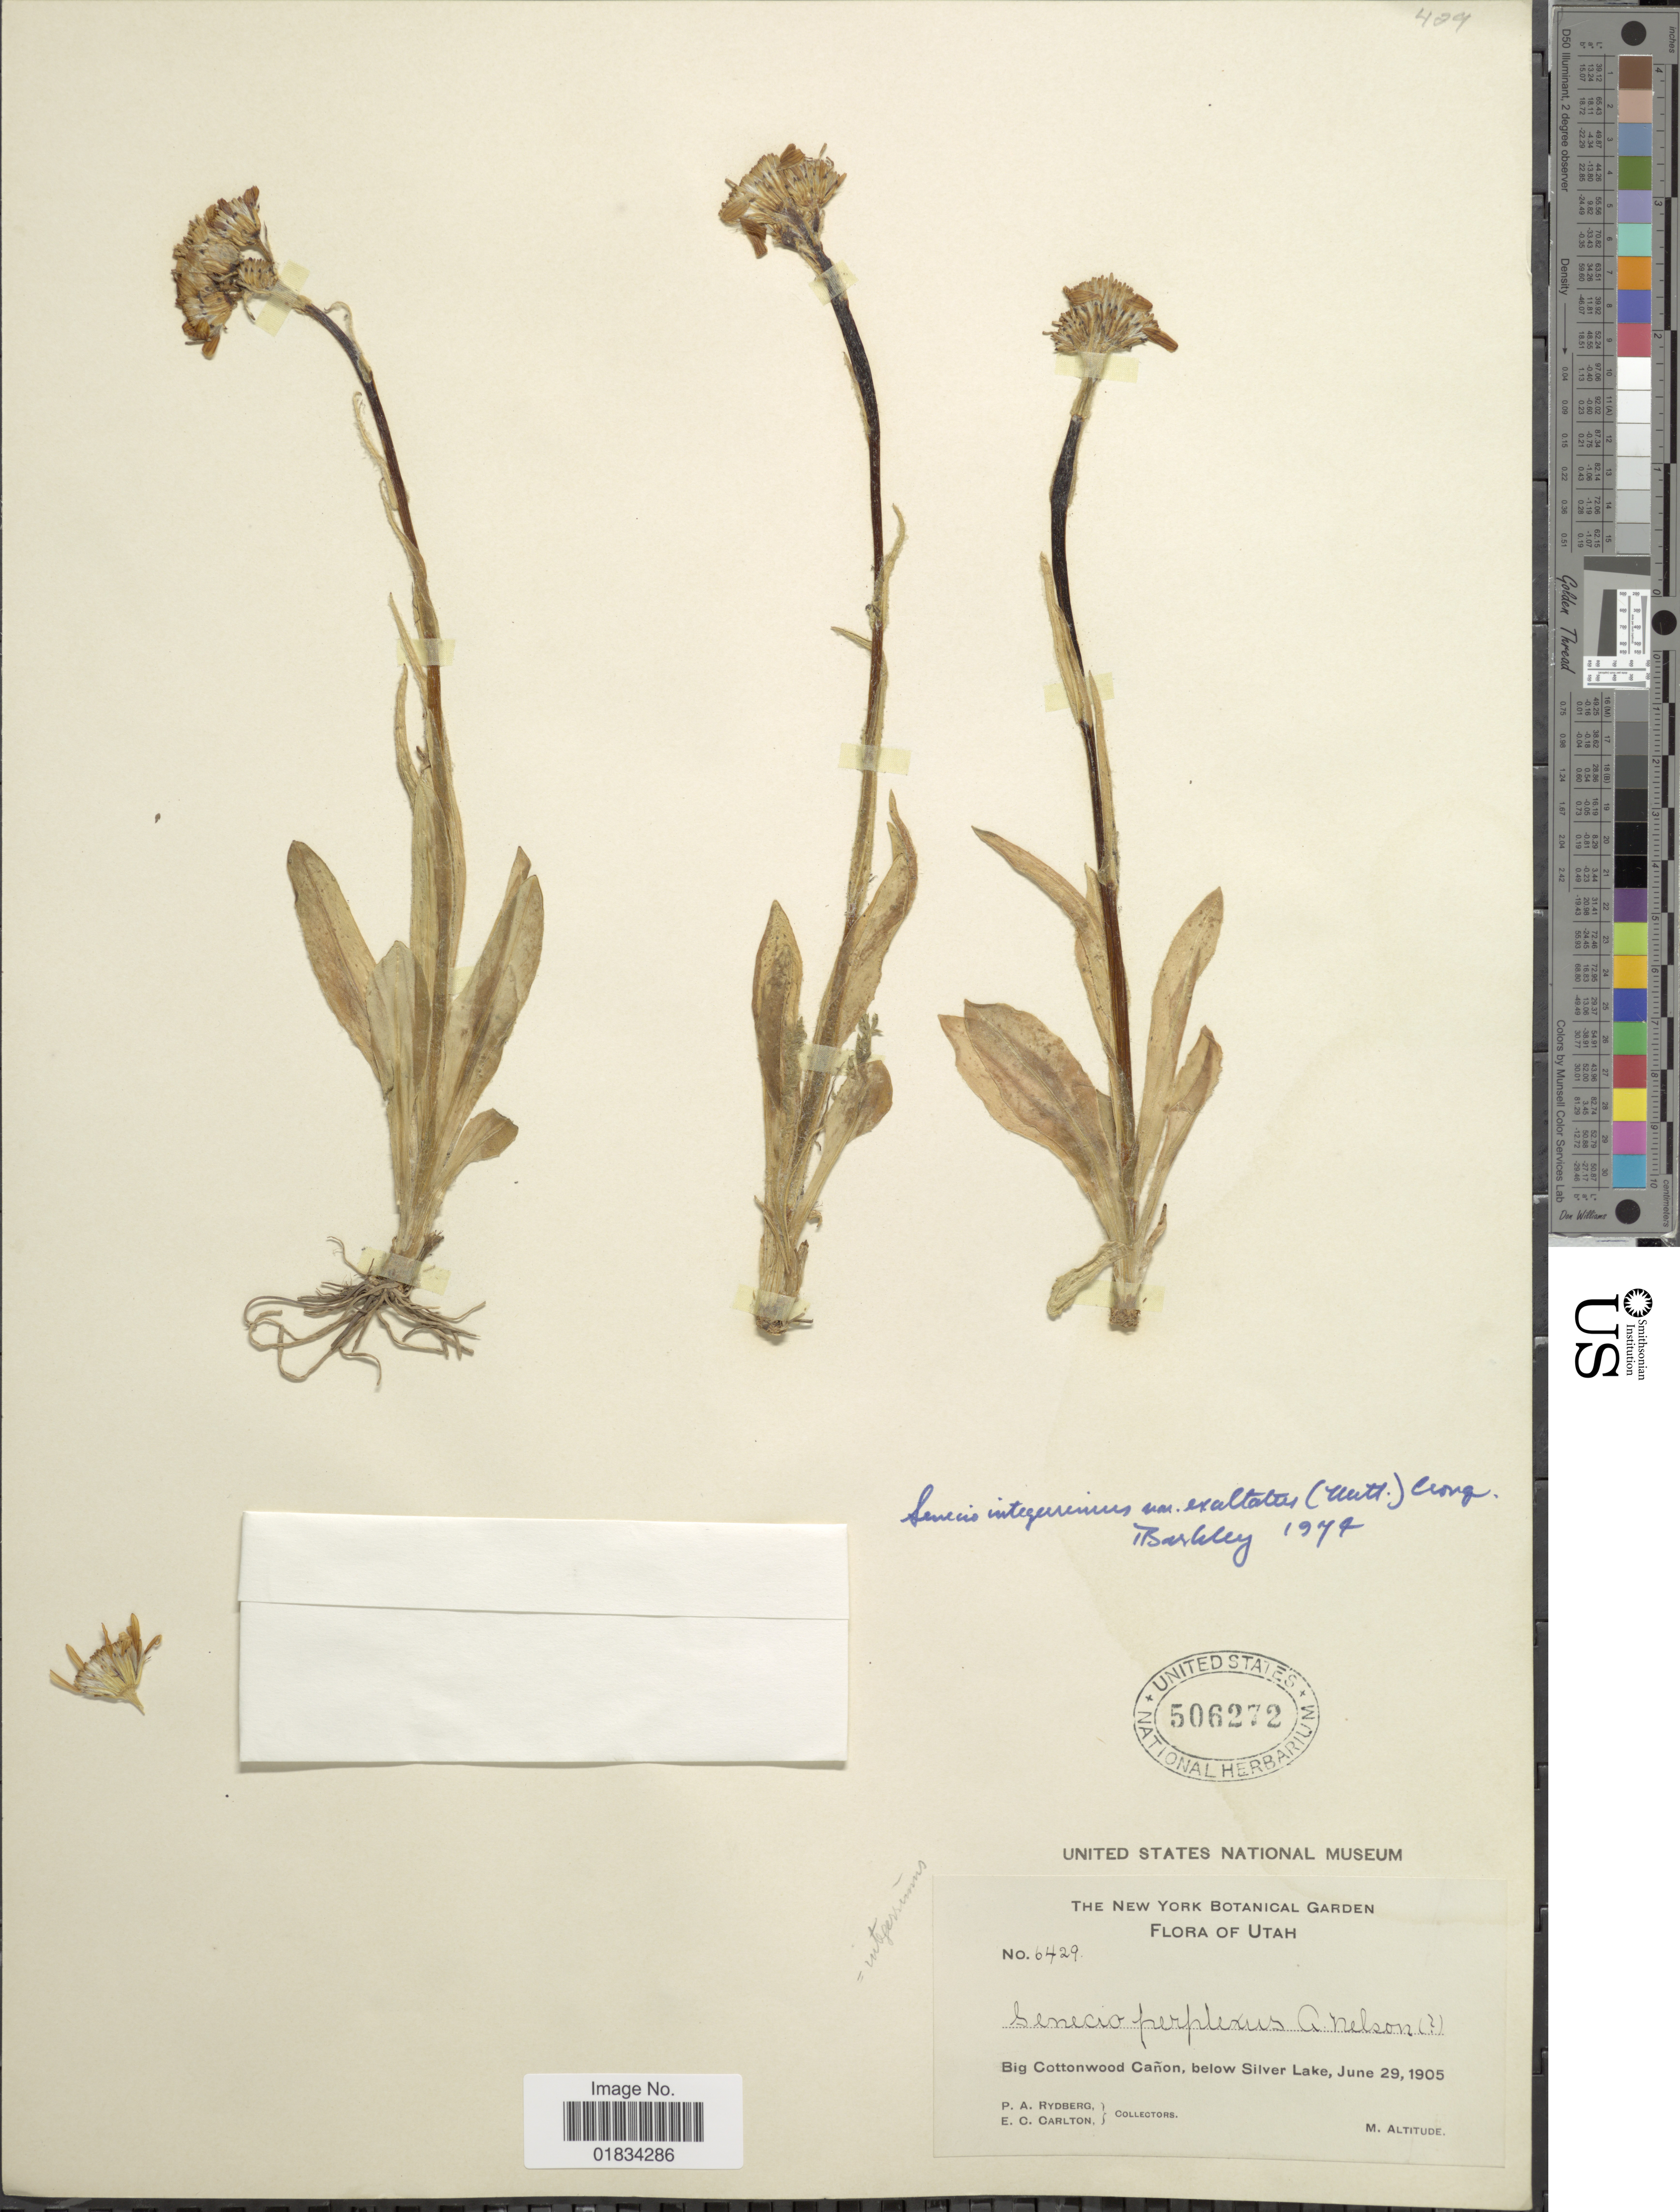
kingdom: Plantae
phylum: Tracheophyta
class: Magnoliopsida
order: Asterales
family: Asteraceae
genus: Senecio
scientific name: Senecio integerrimus var. exaltatus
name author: (Nutt.) Cronq.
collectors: P. A. Rydberg & E. Carlton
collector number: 6429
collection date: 1905-06-29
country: United States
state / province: Utah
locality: Big Cottonwood Canon, below Silver Lake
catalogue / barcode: US 506272